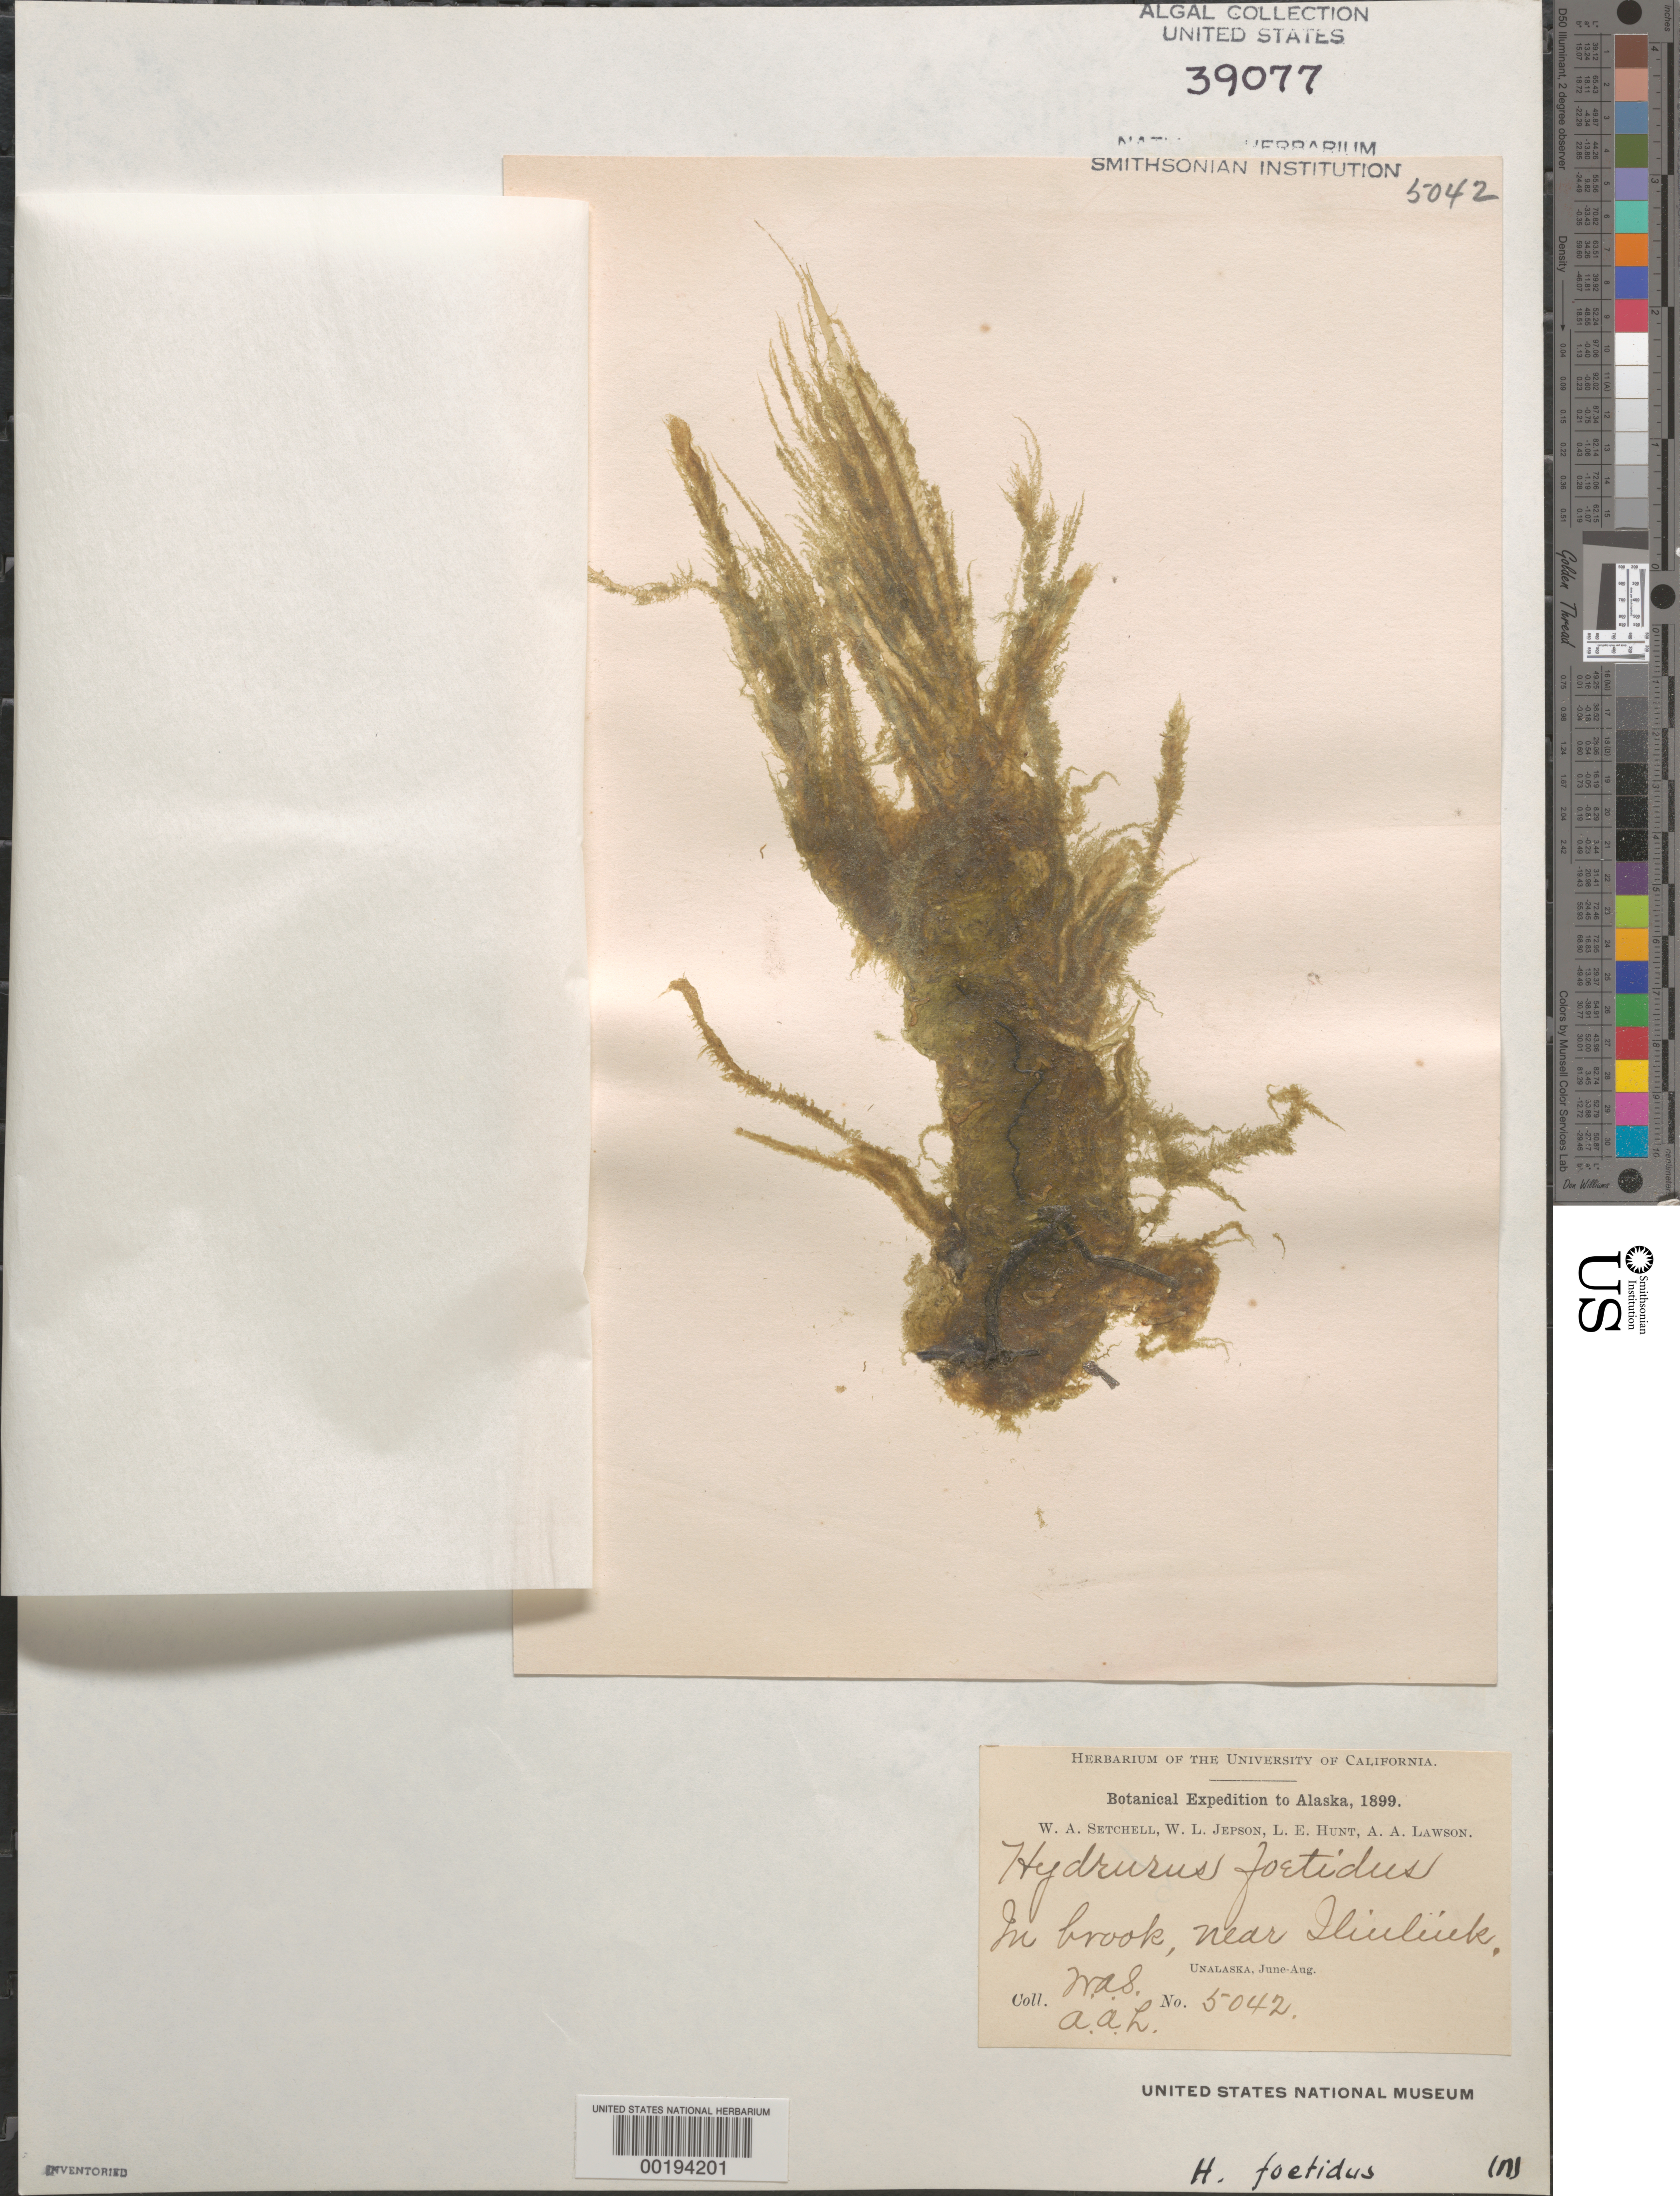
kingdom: Chromista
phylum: Ochrophyta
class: Chrysophyceae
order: Hydrurales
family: Hydruraceae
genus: Hydrurus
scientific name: Hydrurus foetidus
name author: (Villars) Trevis.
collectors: W. Setchell & A. A. Lawson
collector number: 5042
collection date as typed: Jun 1899 TO -- Aug 1899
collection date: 1899-06/1899-08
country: United States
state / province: Alaska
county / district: Aleutian Islands Division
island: Unalaska Island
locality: Near Unalaska (Iliuliuk)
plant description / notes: Botanical Expedition to Alaska, 1899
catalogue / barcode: US 39077